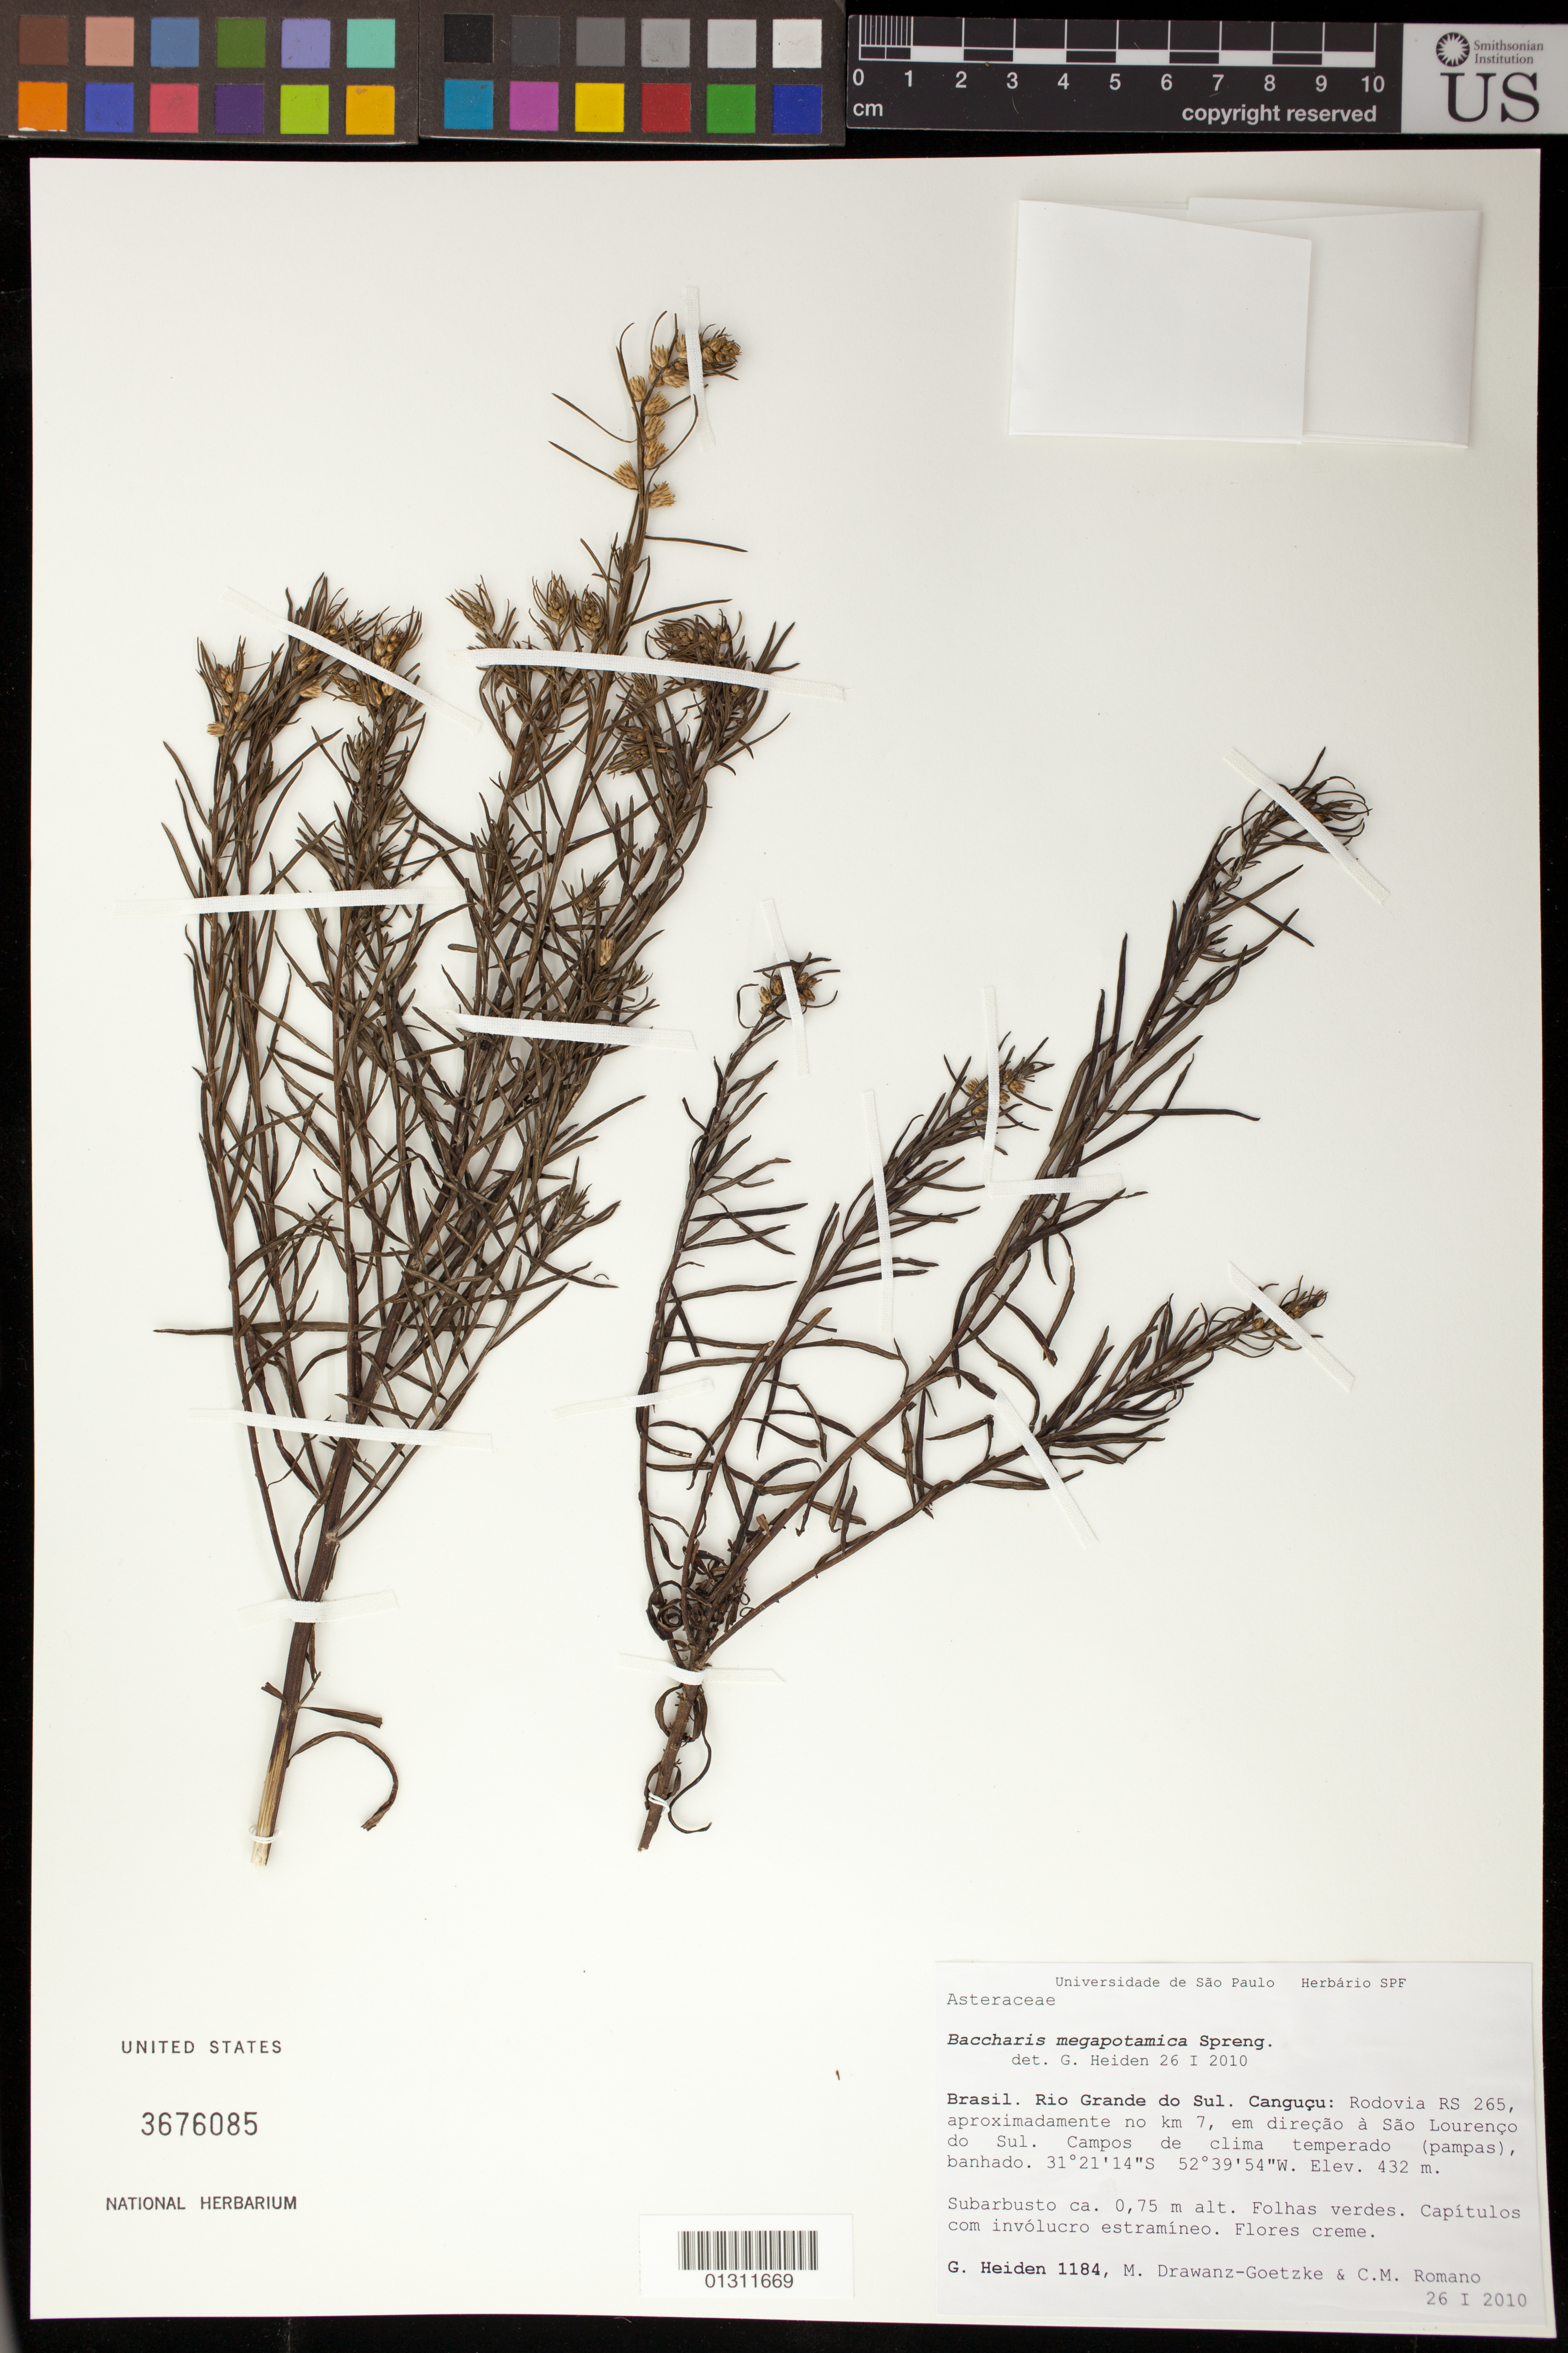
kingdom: Plantae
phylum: Tracheophyta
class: Magnoliopsida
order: Asterales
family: Asteraceae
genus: Baccharis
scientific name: Baccharis megapotamica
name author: Spreng.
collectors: G. Heiden, M. Drawanz-Goetzke & C. Romano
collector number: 1184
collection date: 2010-01-26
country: Brazil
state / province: Rio Grande do Sul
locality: Canguçu: Rodovia RS 265, 7km em direcao a Sao Lourenco do Sul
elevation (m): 432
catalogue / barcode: US 3676085